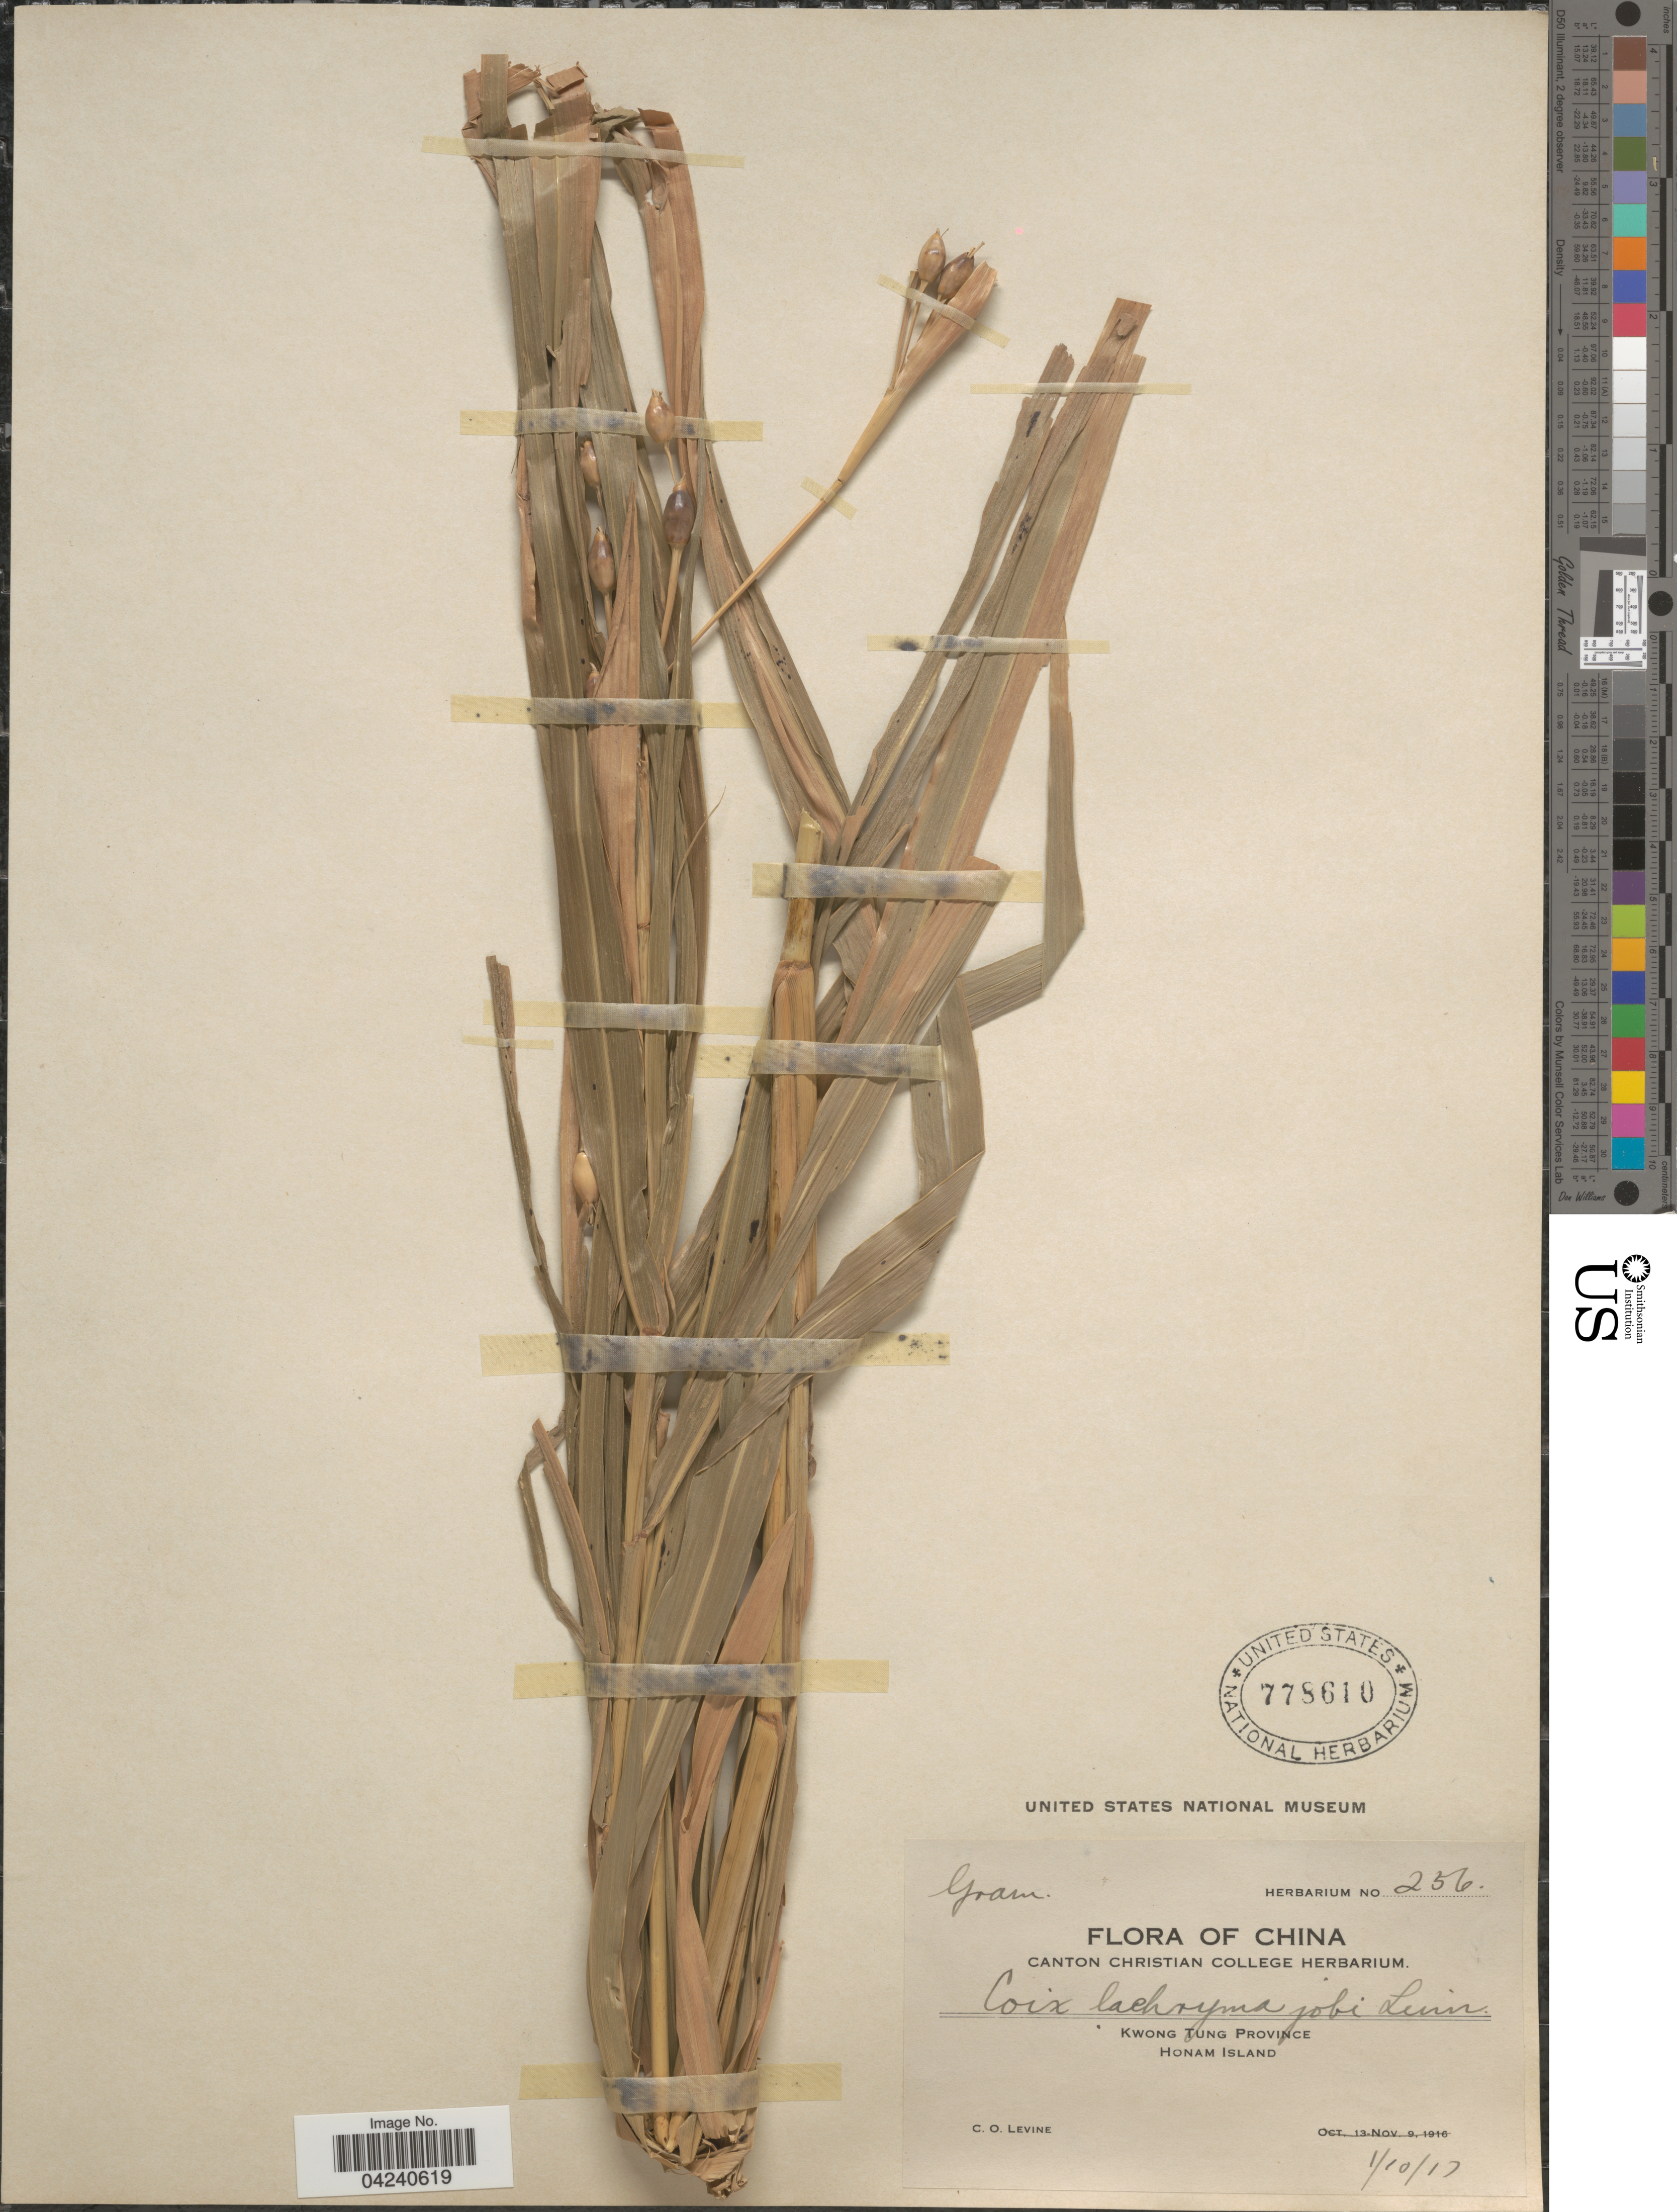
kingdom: Plantae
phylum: Tracheophyta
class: Liliopsida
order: Poales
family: Poaceae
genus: Coix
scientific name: Coix lacryma-jobi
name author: L.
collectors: C. O. Levine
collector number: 256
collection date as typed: Transcribed d/m/y: 1/10/17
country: China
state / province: Guangdong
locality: Kwong Tung Province. Honam Island.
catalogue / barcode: US 778610